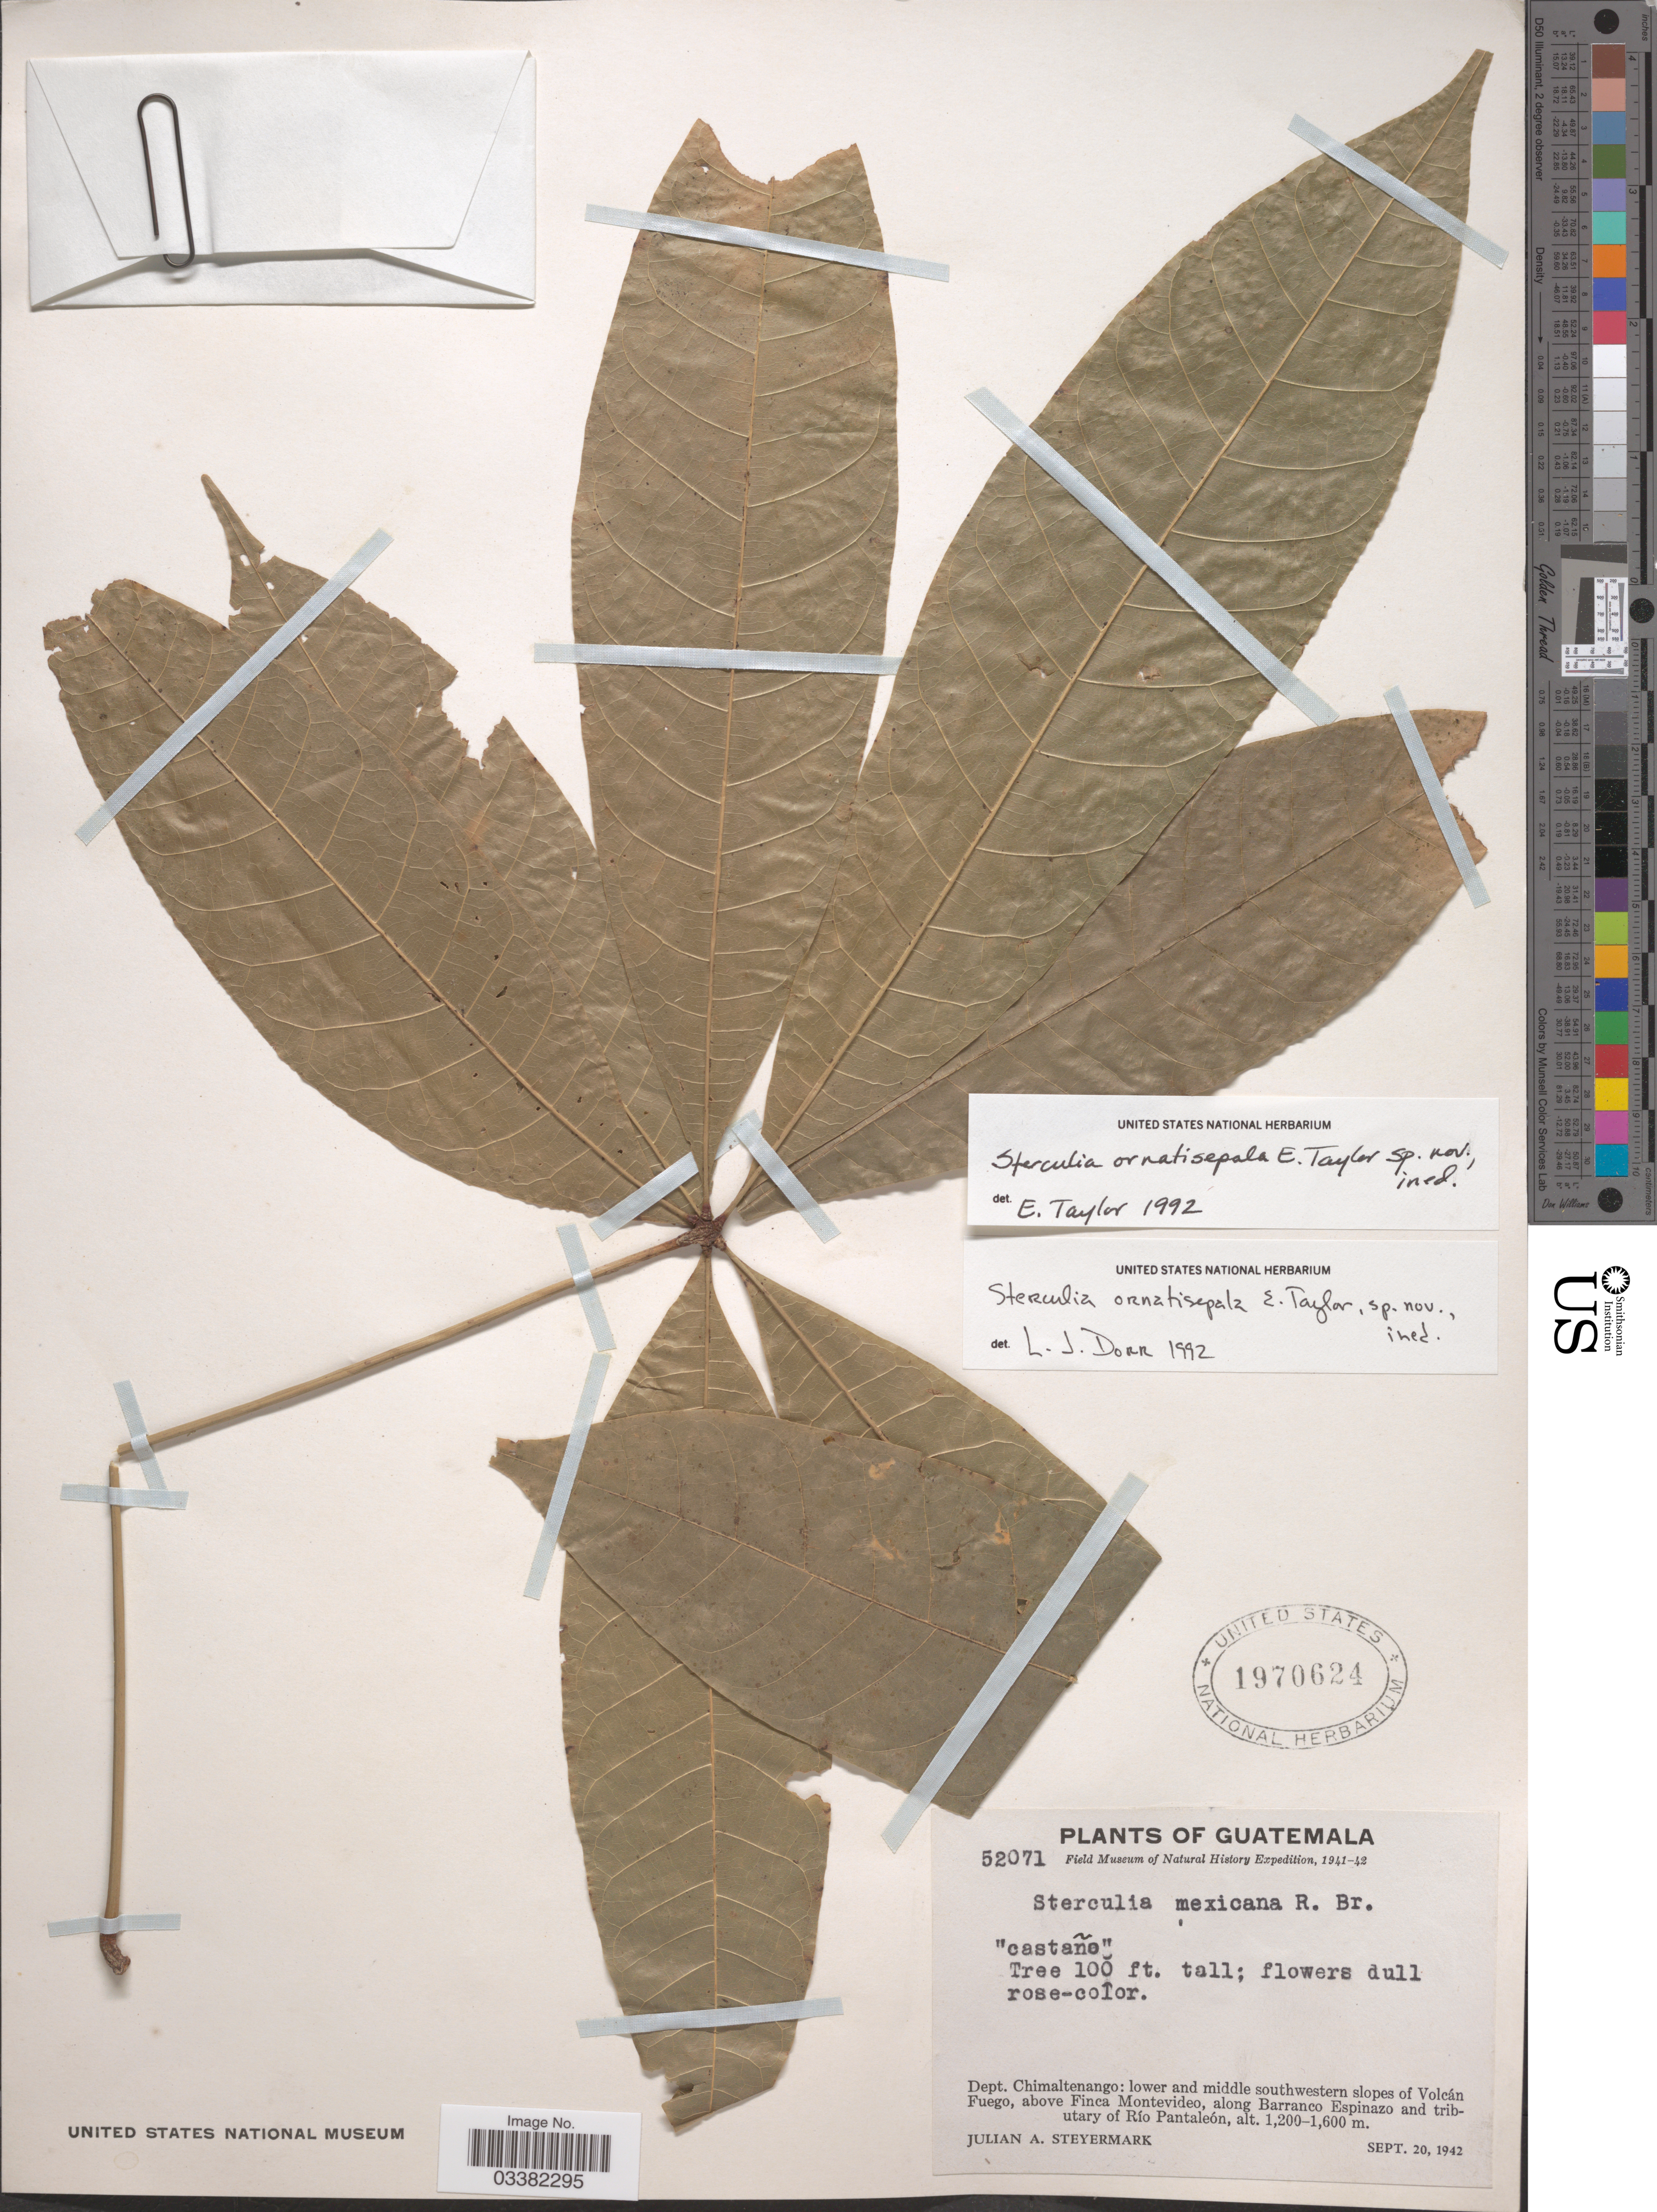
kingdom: Plantae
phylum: Tracheophyta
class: Magnoliopsida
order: Malvales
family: Malvaceae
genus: Sterculia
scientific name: Sterculia ornatisepala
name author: E.L. Taylor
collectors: J. Steyermark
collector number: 52071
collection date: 1942-09-20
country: Guatemala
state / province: Chimaltenango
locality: Dept. Chimaltenango: lower and middle southwestern slopes of Volcán Fuego, above Finca Montevideo, along Barranco Espinazo and tributary of Río Pantaleón.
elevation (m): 1200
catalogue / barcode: US 1970624